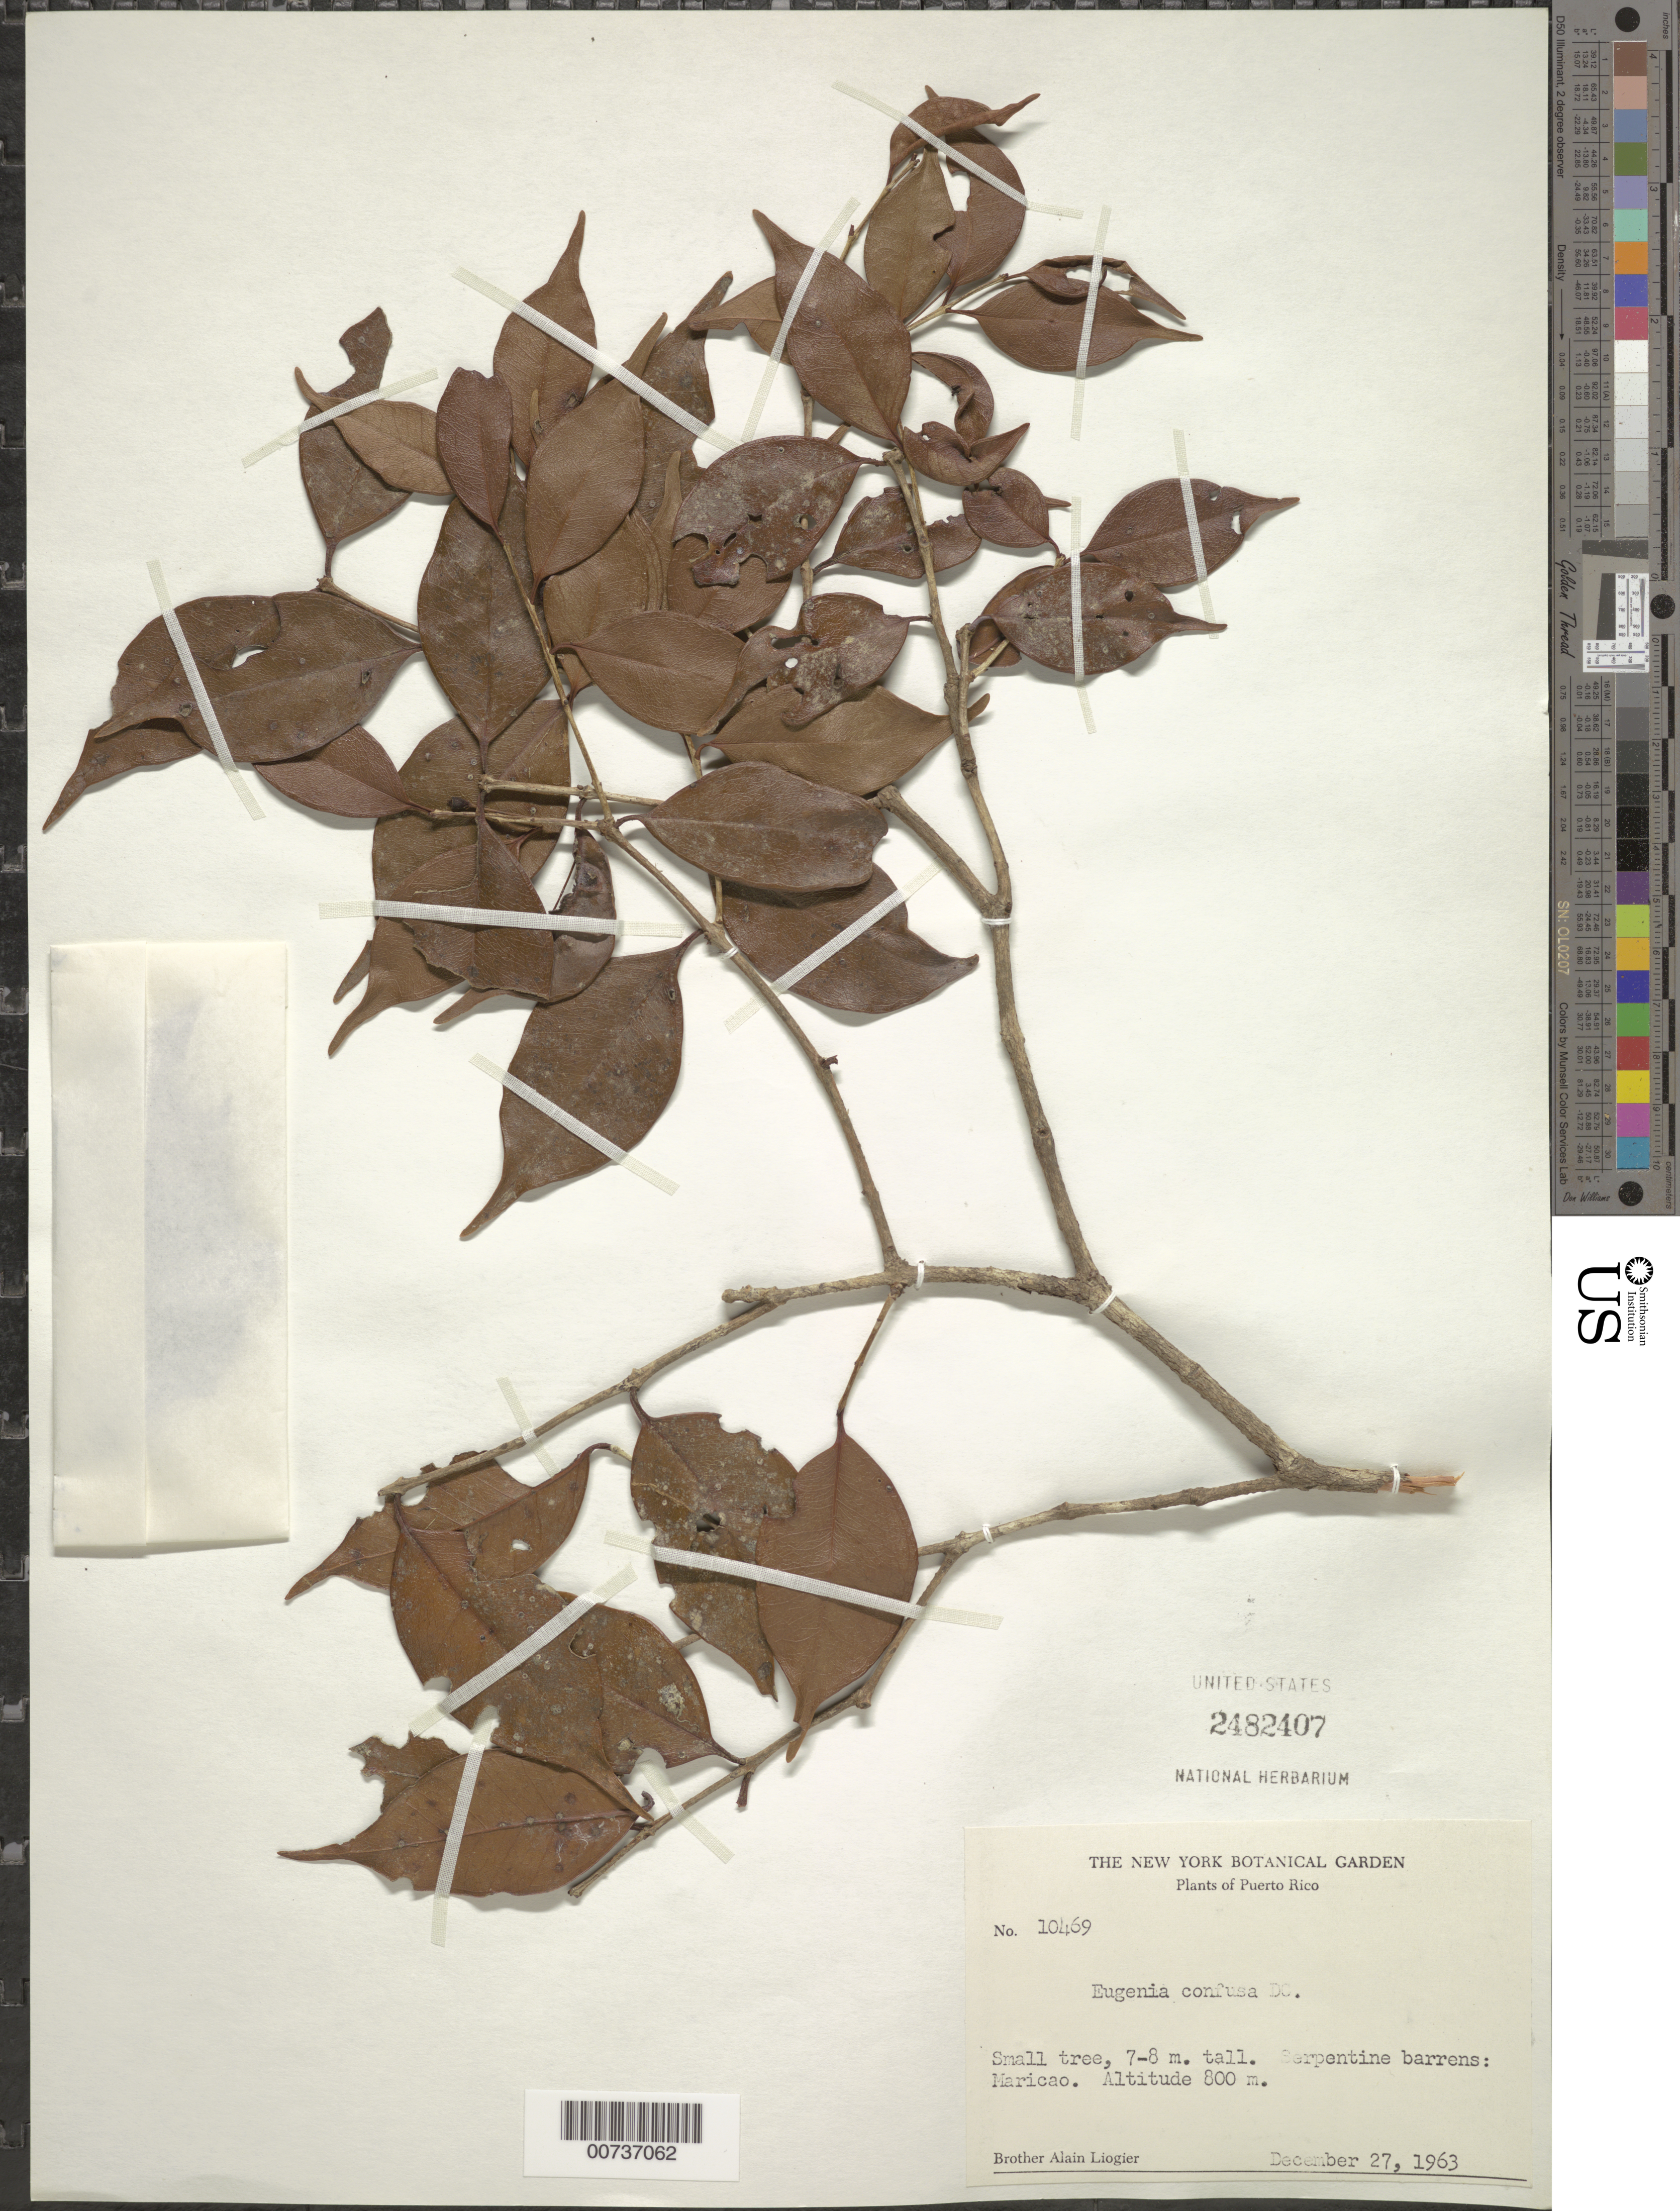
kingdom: Plantae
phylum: Tracheophyta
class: Magnoliopsida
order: Myrtales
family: Myrtaceae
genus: Eugenia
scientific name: Eugenia confusa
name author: DC.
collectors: A. H. Liogier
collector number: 10469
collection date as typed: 27 Dec 1963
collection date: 1963-12-27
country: Puerto Rico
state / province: Maricao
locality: Maricao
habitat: Serpentine barrens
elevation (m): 800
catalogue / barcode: US 2482407